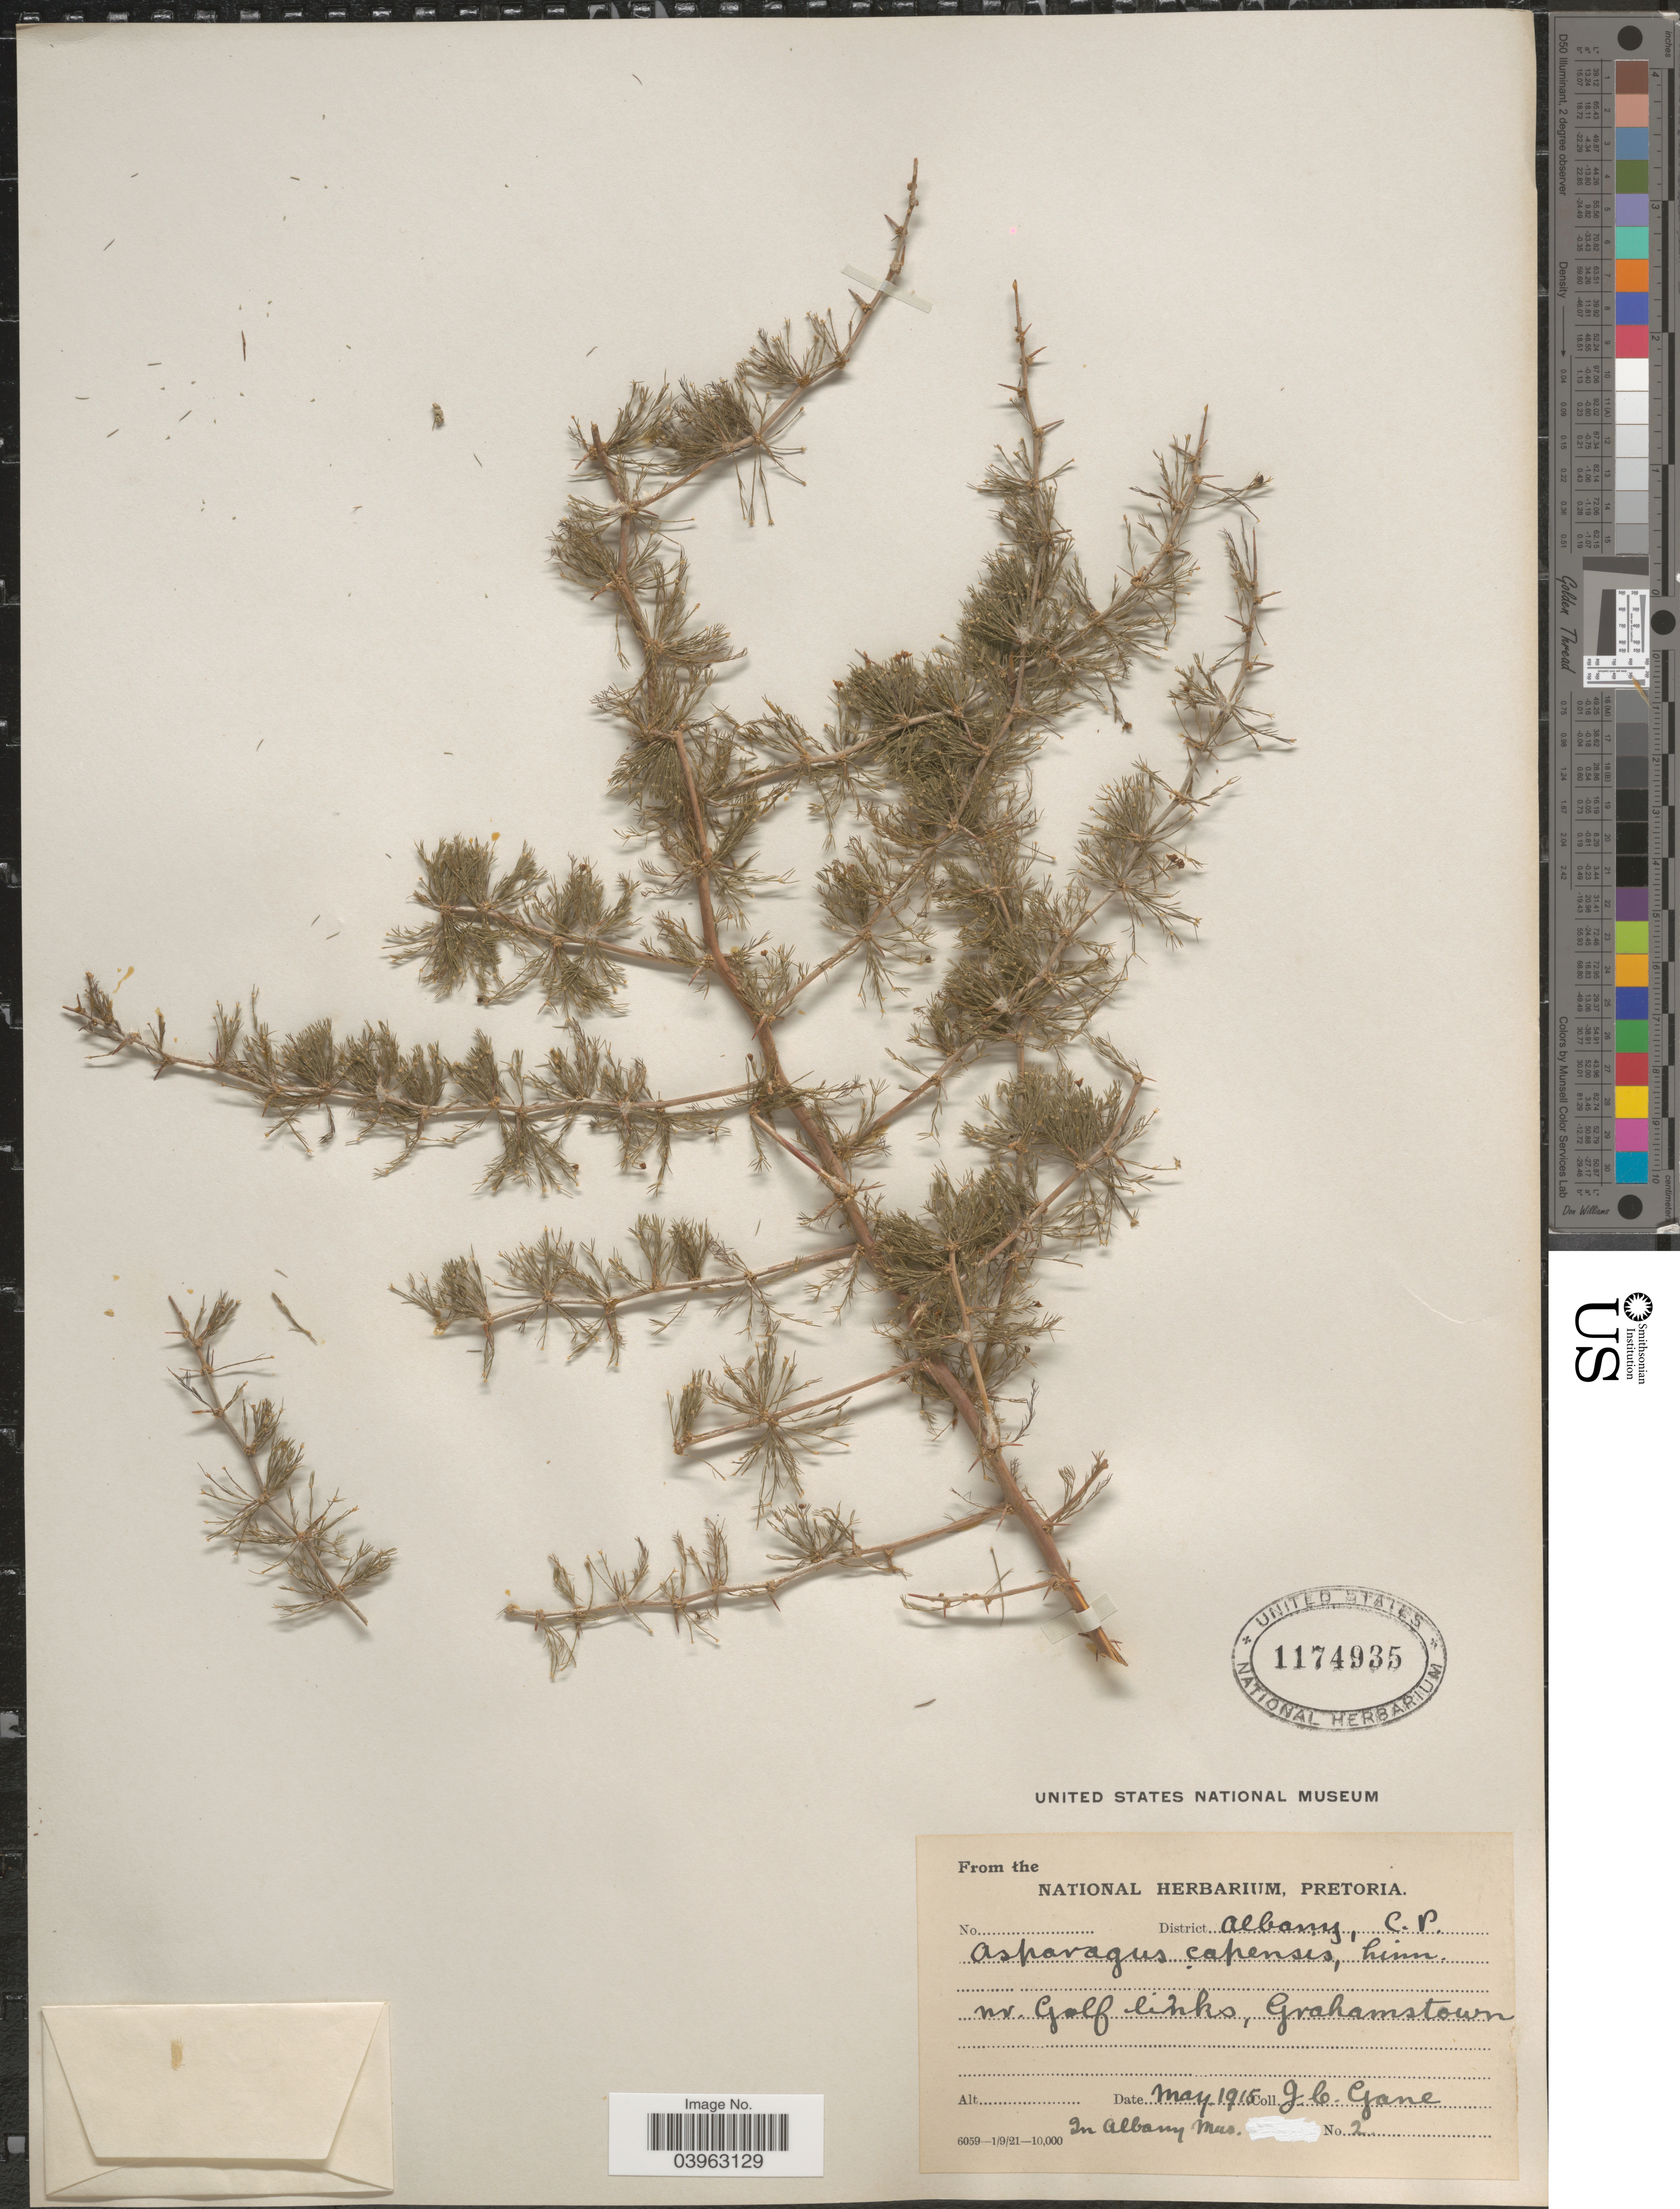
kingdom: Plantae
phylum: Tracheophyta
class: Liliopsida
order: Asparagales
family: Asparagaceae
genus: Asparagus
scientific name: Asparagus capensis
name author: L.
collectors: J. Gane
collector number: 2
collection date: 1915-05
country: South Africa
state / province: Eastern Cape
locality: District Albany, C.P. Nv. Golf links, Grahamstown.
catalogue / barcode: US 1174935